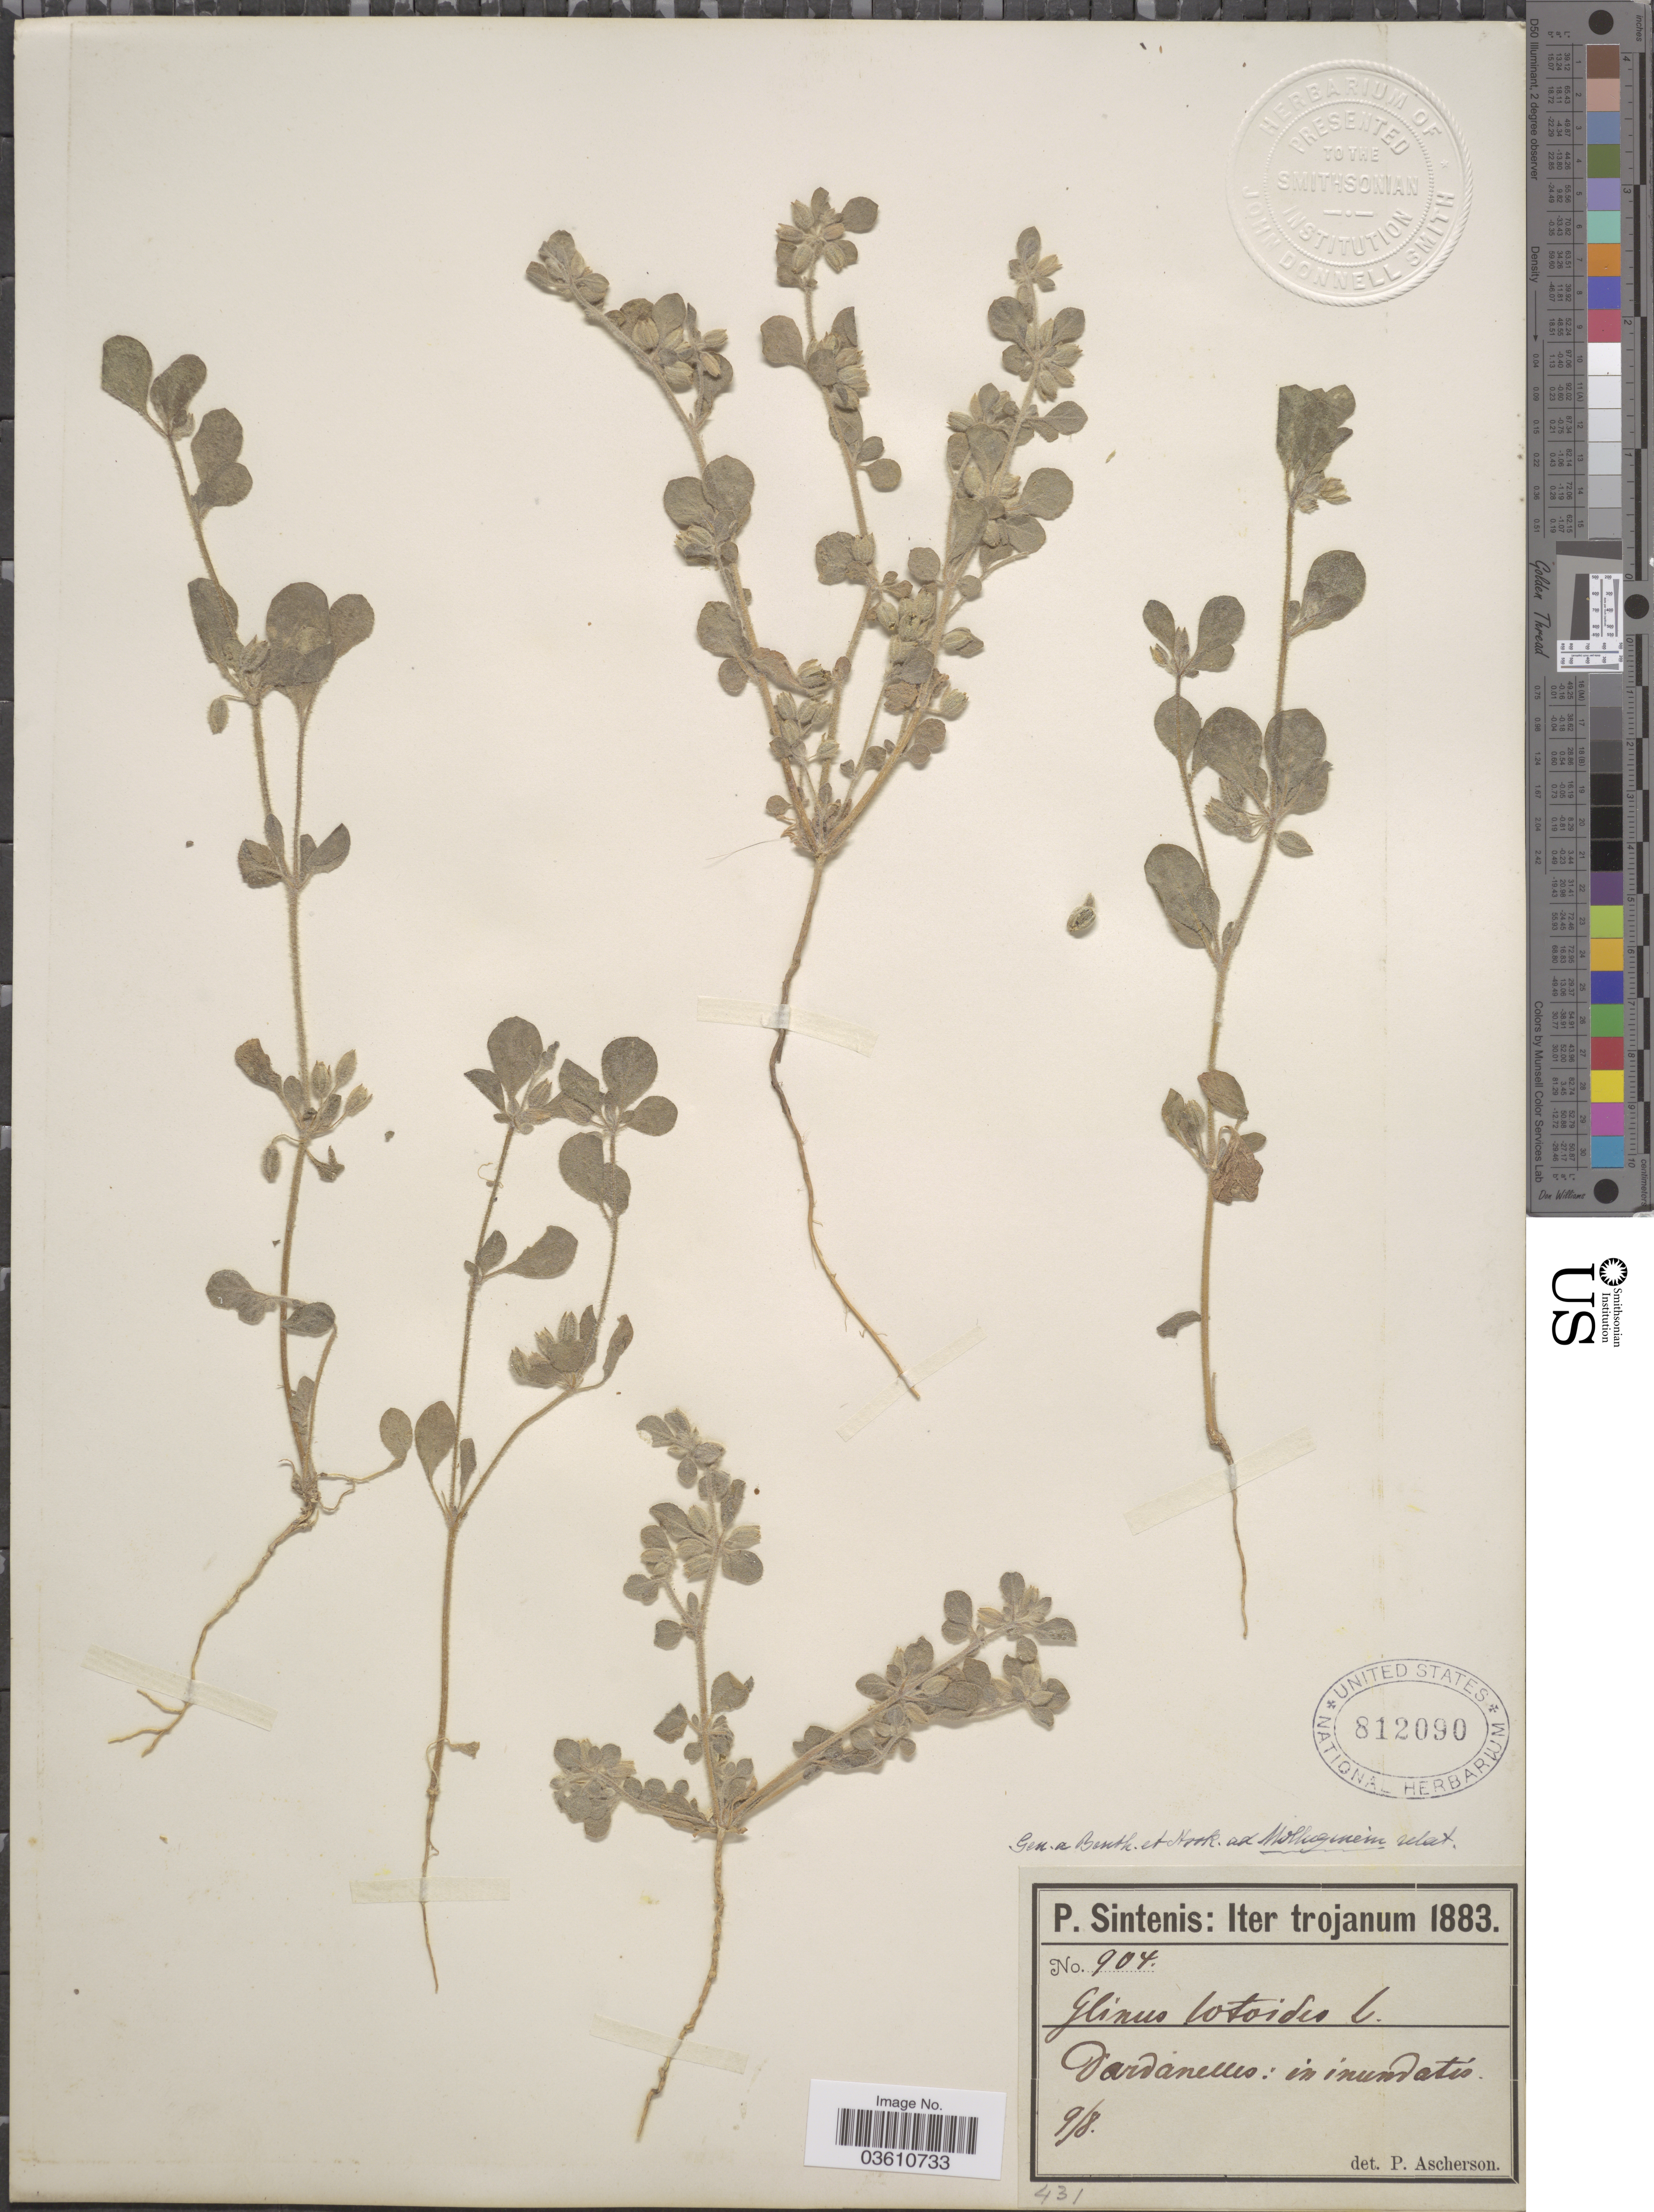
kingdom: Plantae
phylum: Tracheophyta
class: Magnoliopsida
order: Caryophyllales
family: Molluginaceae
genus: Glinus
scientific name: Glinus lotoides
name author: L.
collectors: P. Sintenis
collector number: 904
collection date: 1883-08-09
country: Turkey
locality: Trojanum. Dardanelles.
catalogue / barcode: US 812091